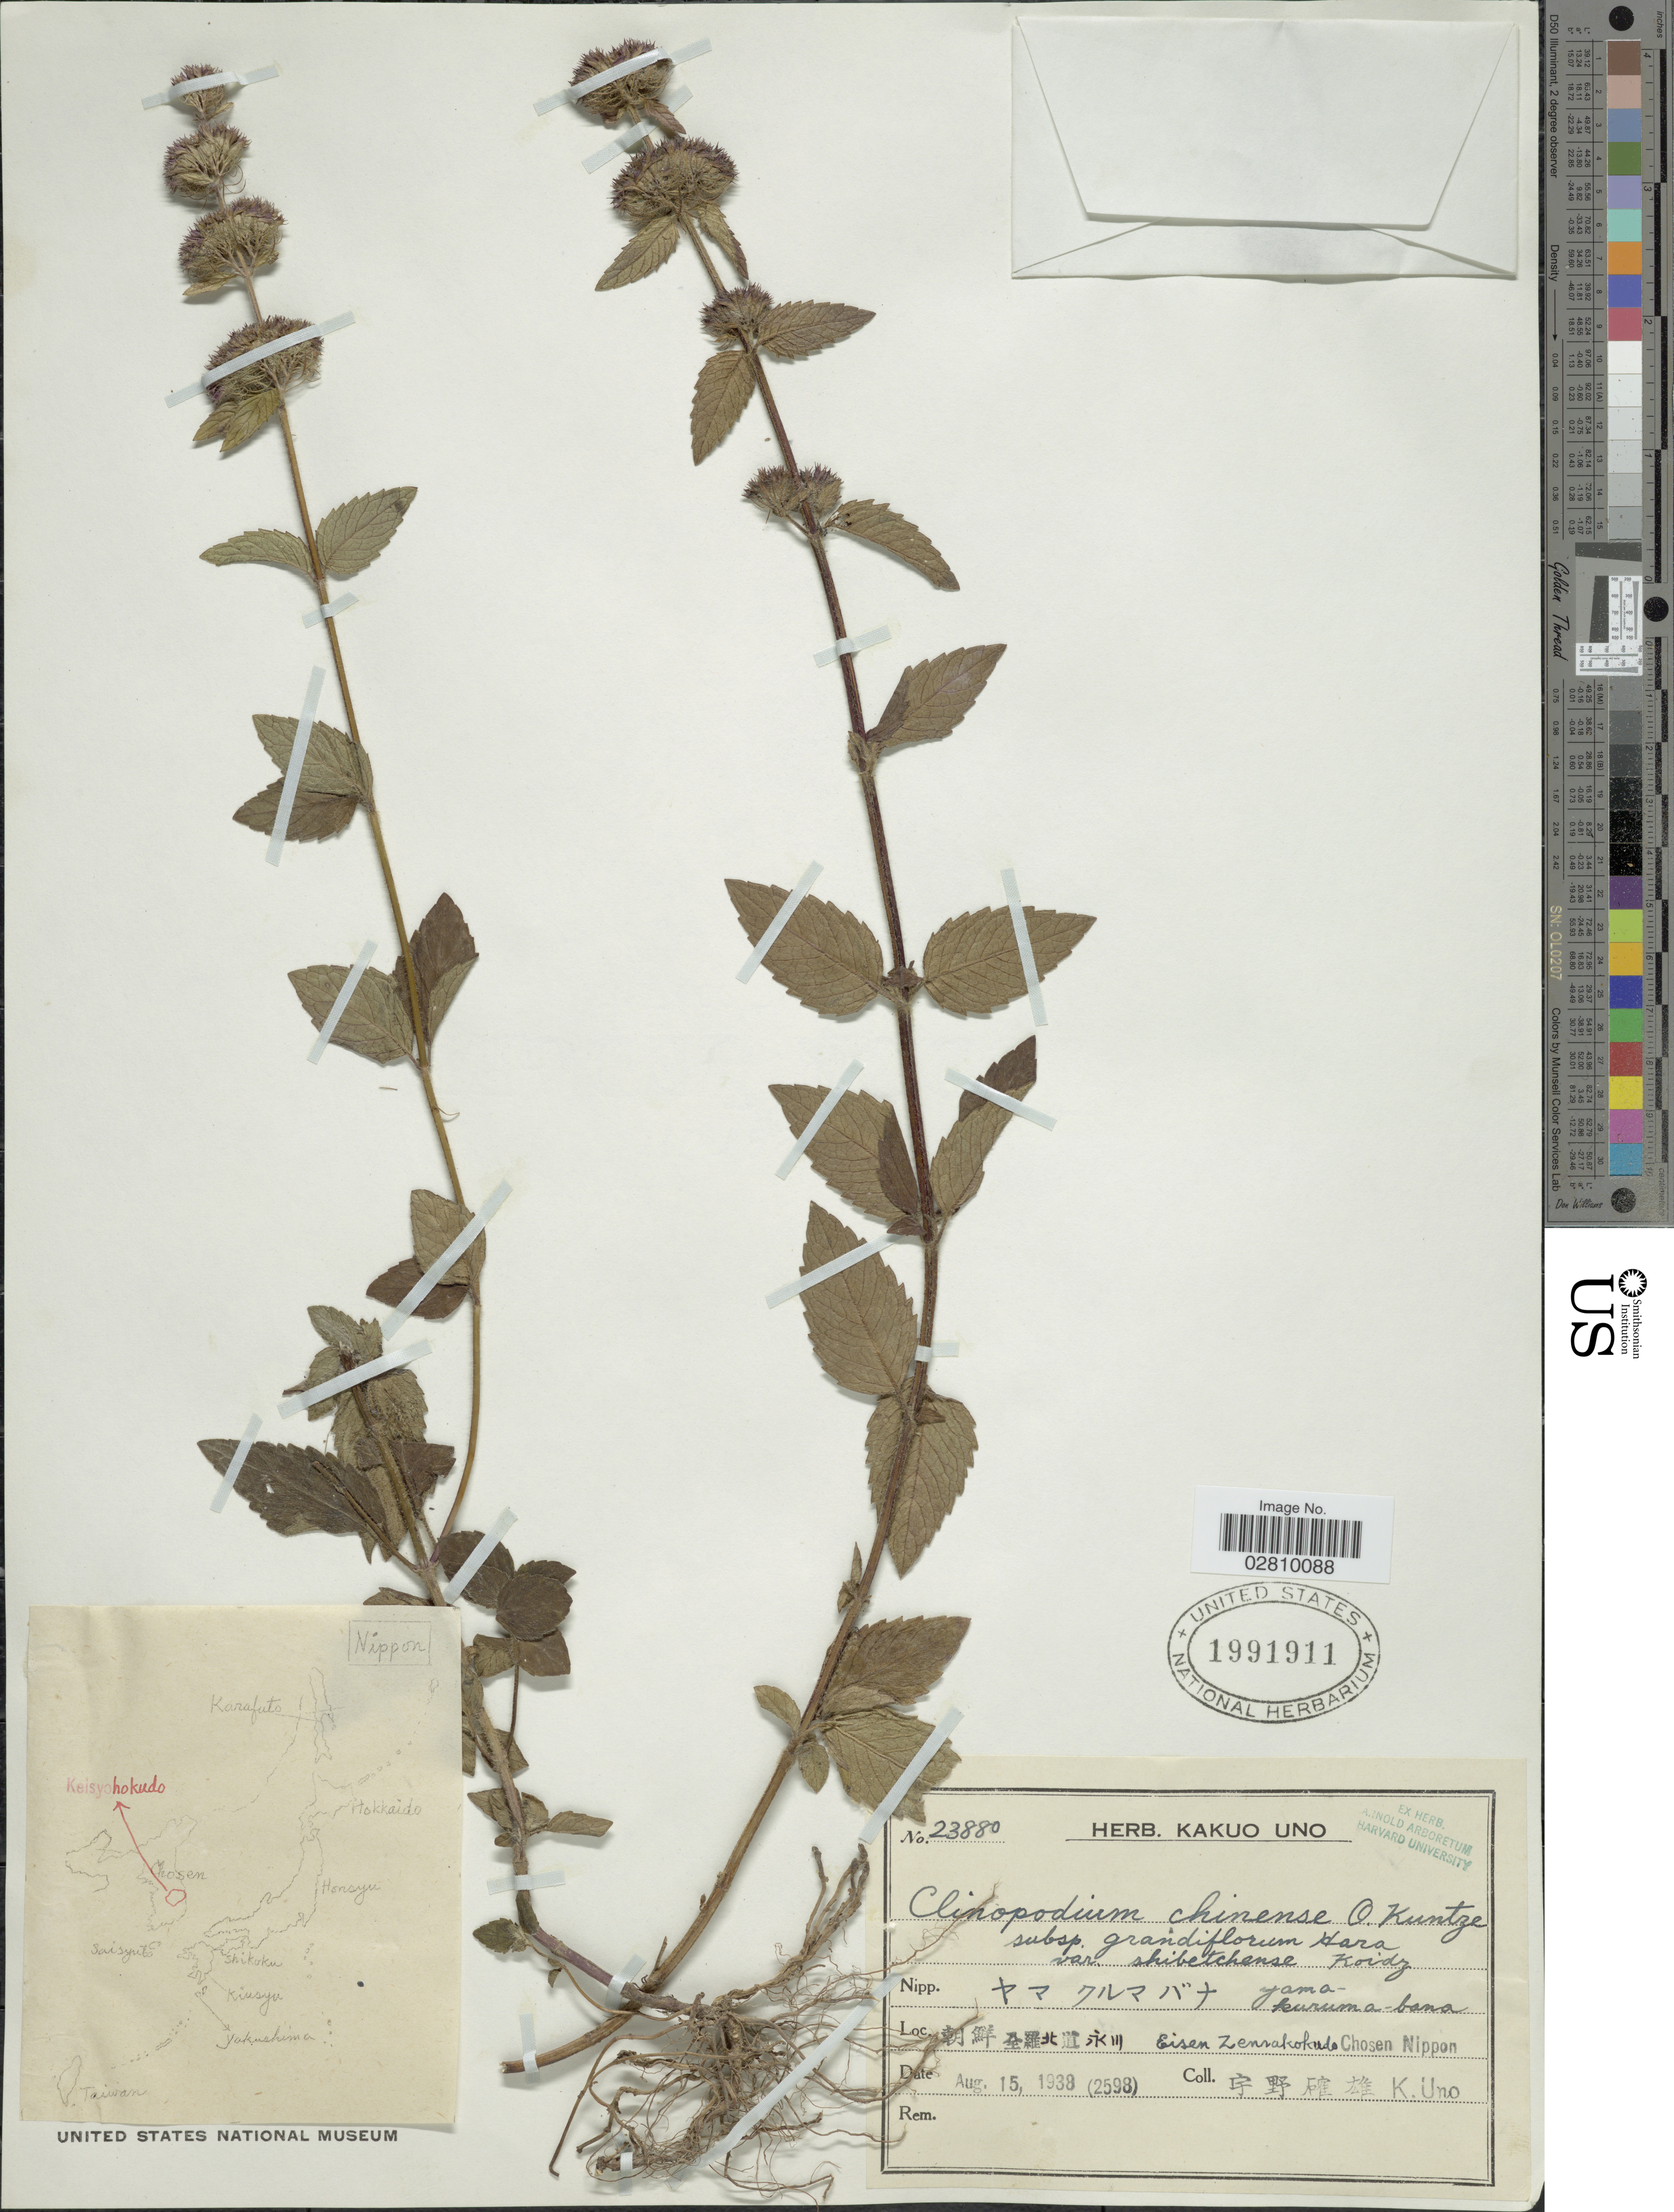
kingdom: Plantae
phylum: Tracheophyta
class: Magnoliopsida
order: Lamiales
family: Lamiaceae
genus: Calamintha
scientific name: Calamintha chinensis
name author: Benth.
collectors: K. Uno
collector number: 23880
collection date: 1938-08-15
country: Japan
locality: Eisen Zenrakokudo, Chosen Nippon.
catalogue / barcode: US 1991911